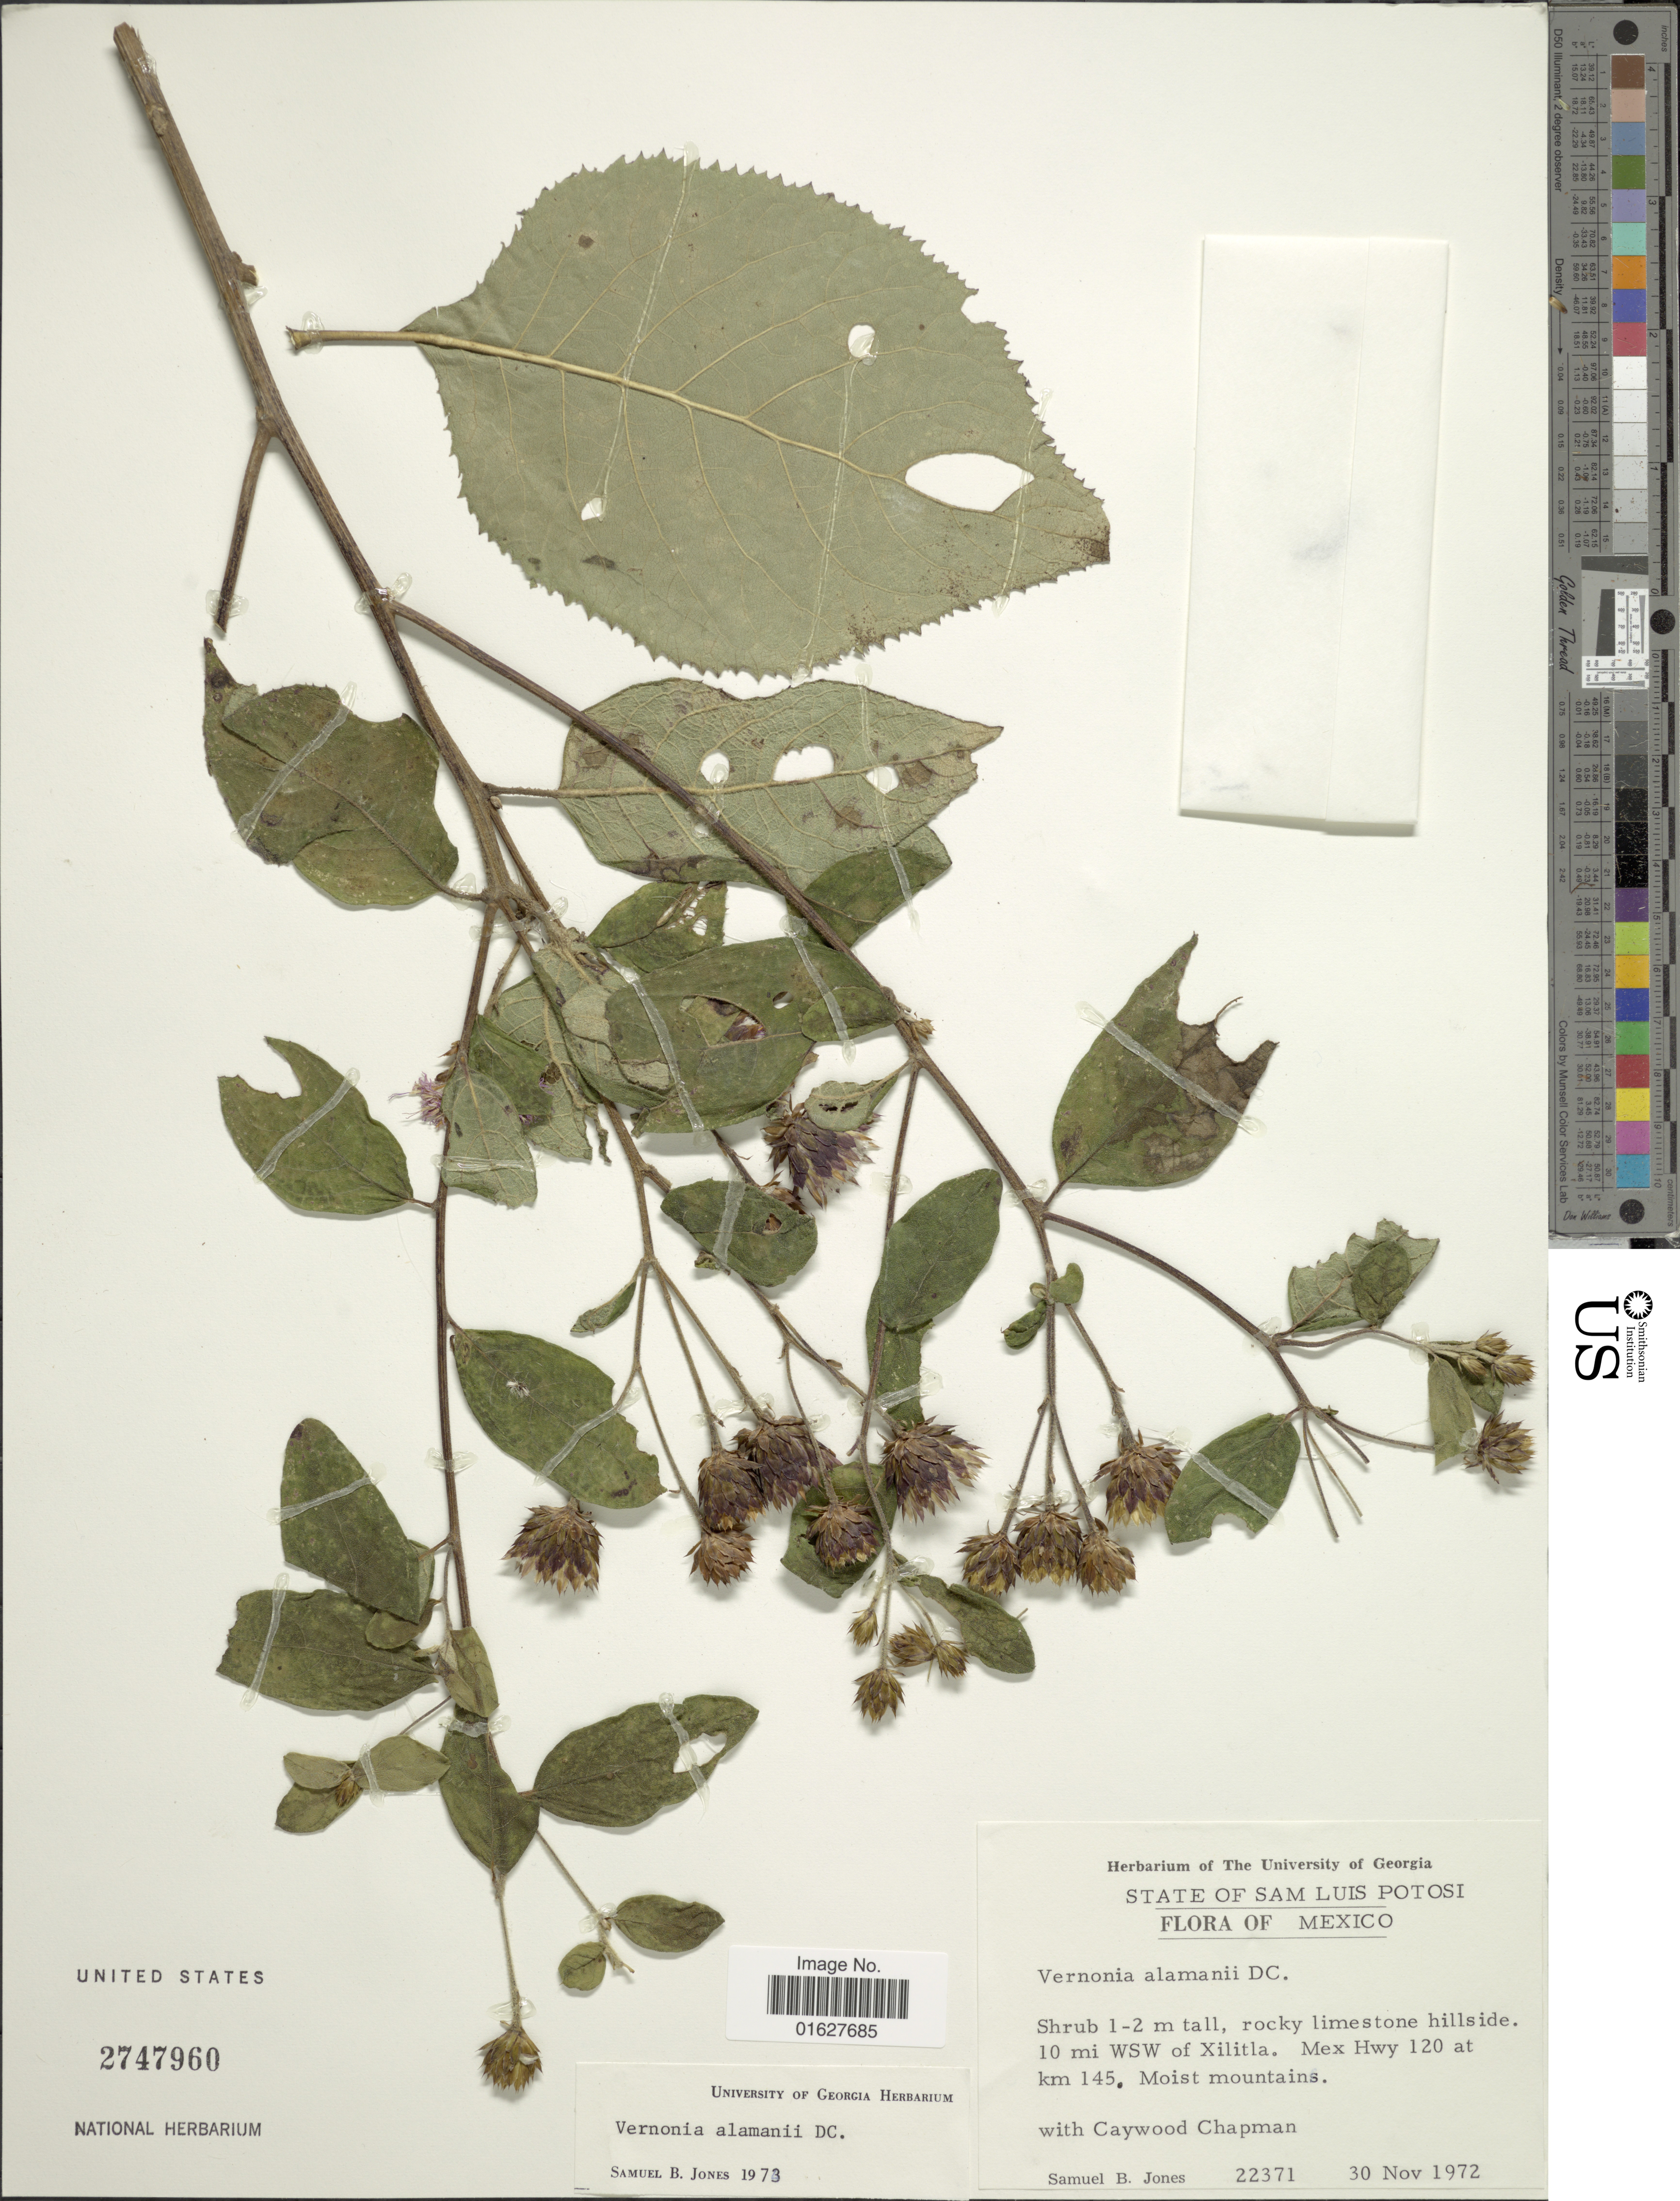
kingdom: Plantae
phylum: Tracheophyta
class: Magnoliopsida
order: Asterales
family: Asteraceae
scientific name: Vickianthus alamanii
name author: (DC.) H. Rob.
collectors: S. B. Jones & C. Chapman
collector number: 22371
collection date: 1972-11-30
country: Mexico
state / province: San Luis Potosí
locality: State of San Luis Potosí, Mexico. rocky limestone hillside. 10 mi. WSW of Xilitla. Mex Hwy 120 at km 145, Moist mountains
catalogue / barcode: US 2747960